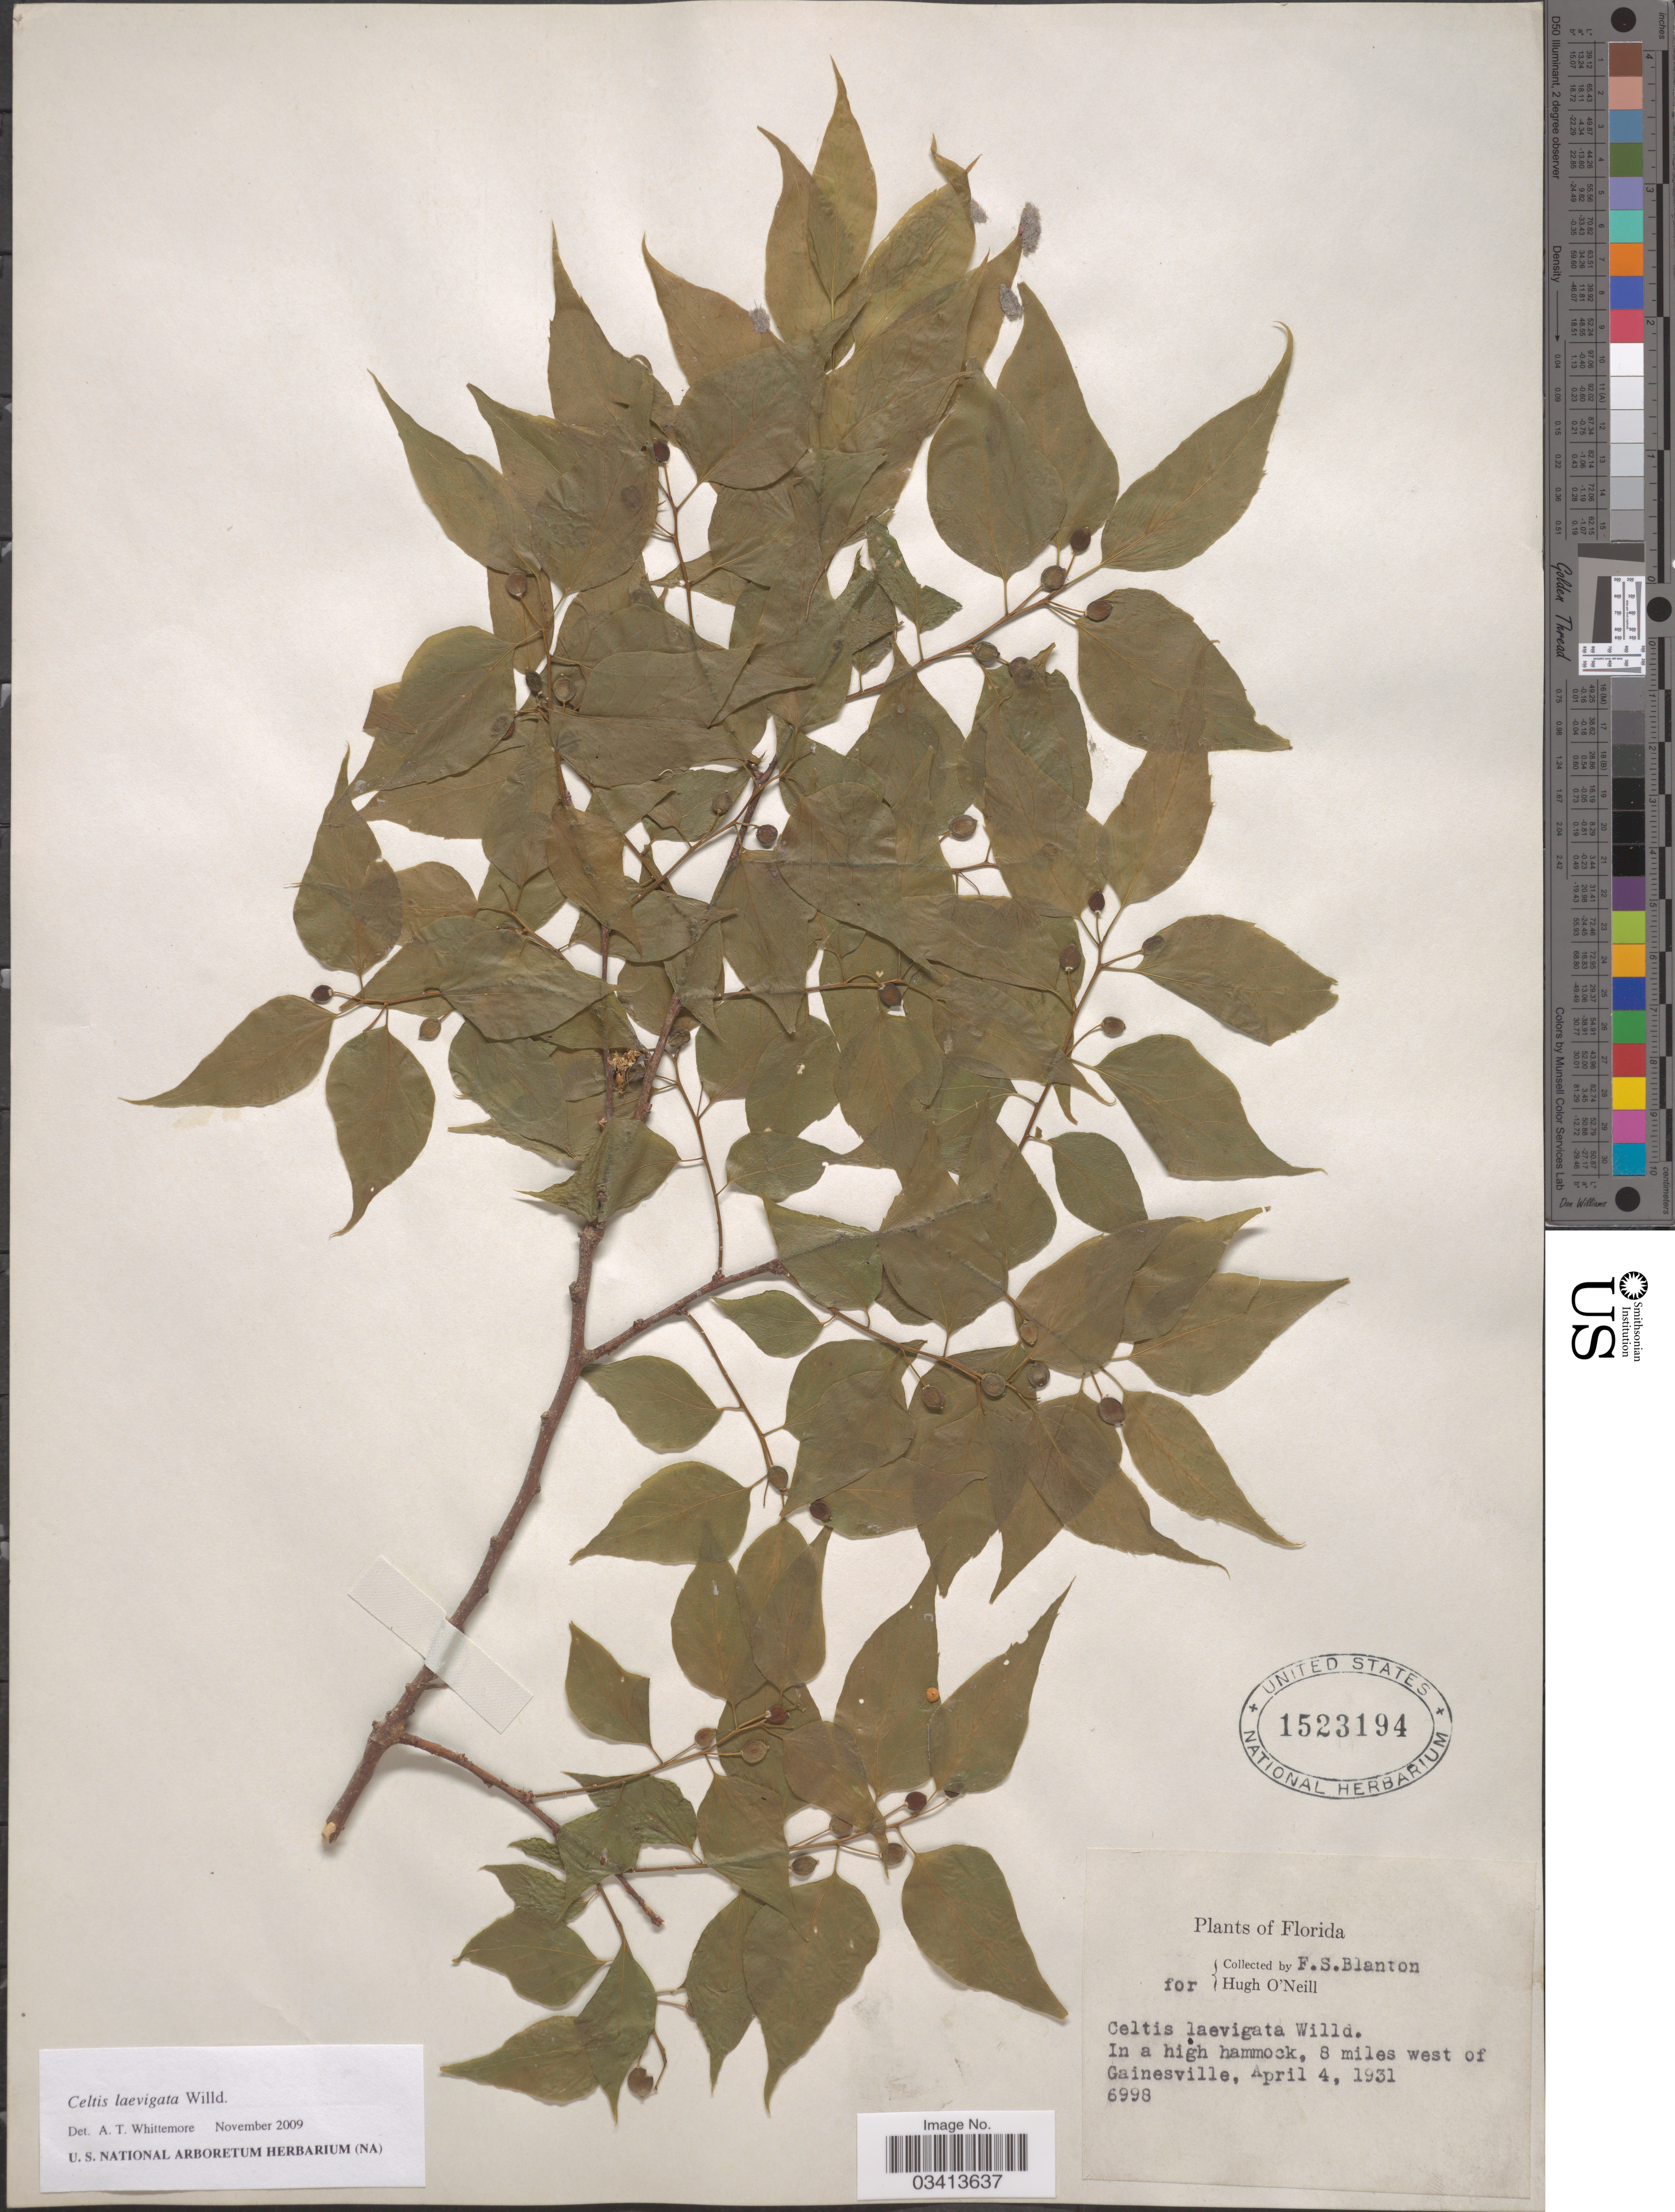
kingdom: Plantae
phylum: Tracheophyta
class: Magnoliopsida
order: Rosales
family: Cannabaceae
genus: Celtis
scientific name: Celtis laevigata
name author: Willd.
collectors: F. S. Blanton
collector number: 6998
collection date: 1931-04-04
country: United States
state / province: Florida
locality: In a high hammock, 8 miles west of Gainesville.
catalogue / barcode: US 1523194